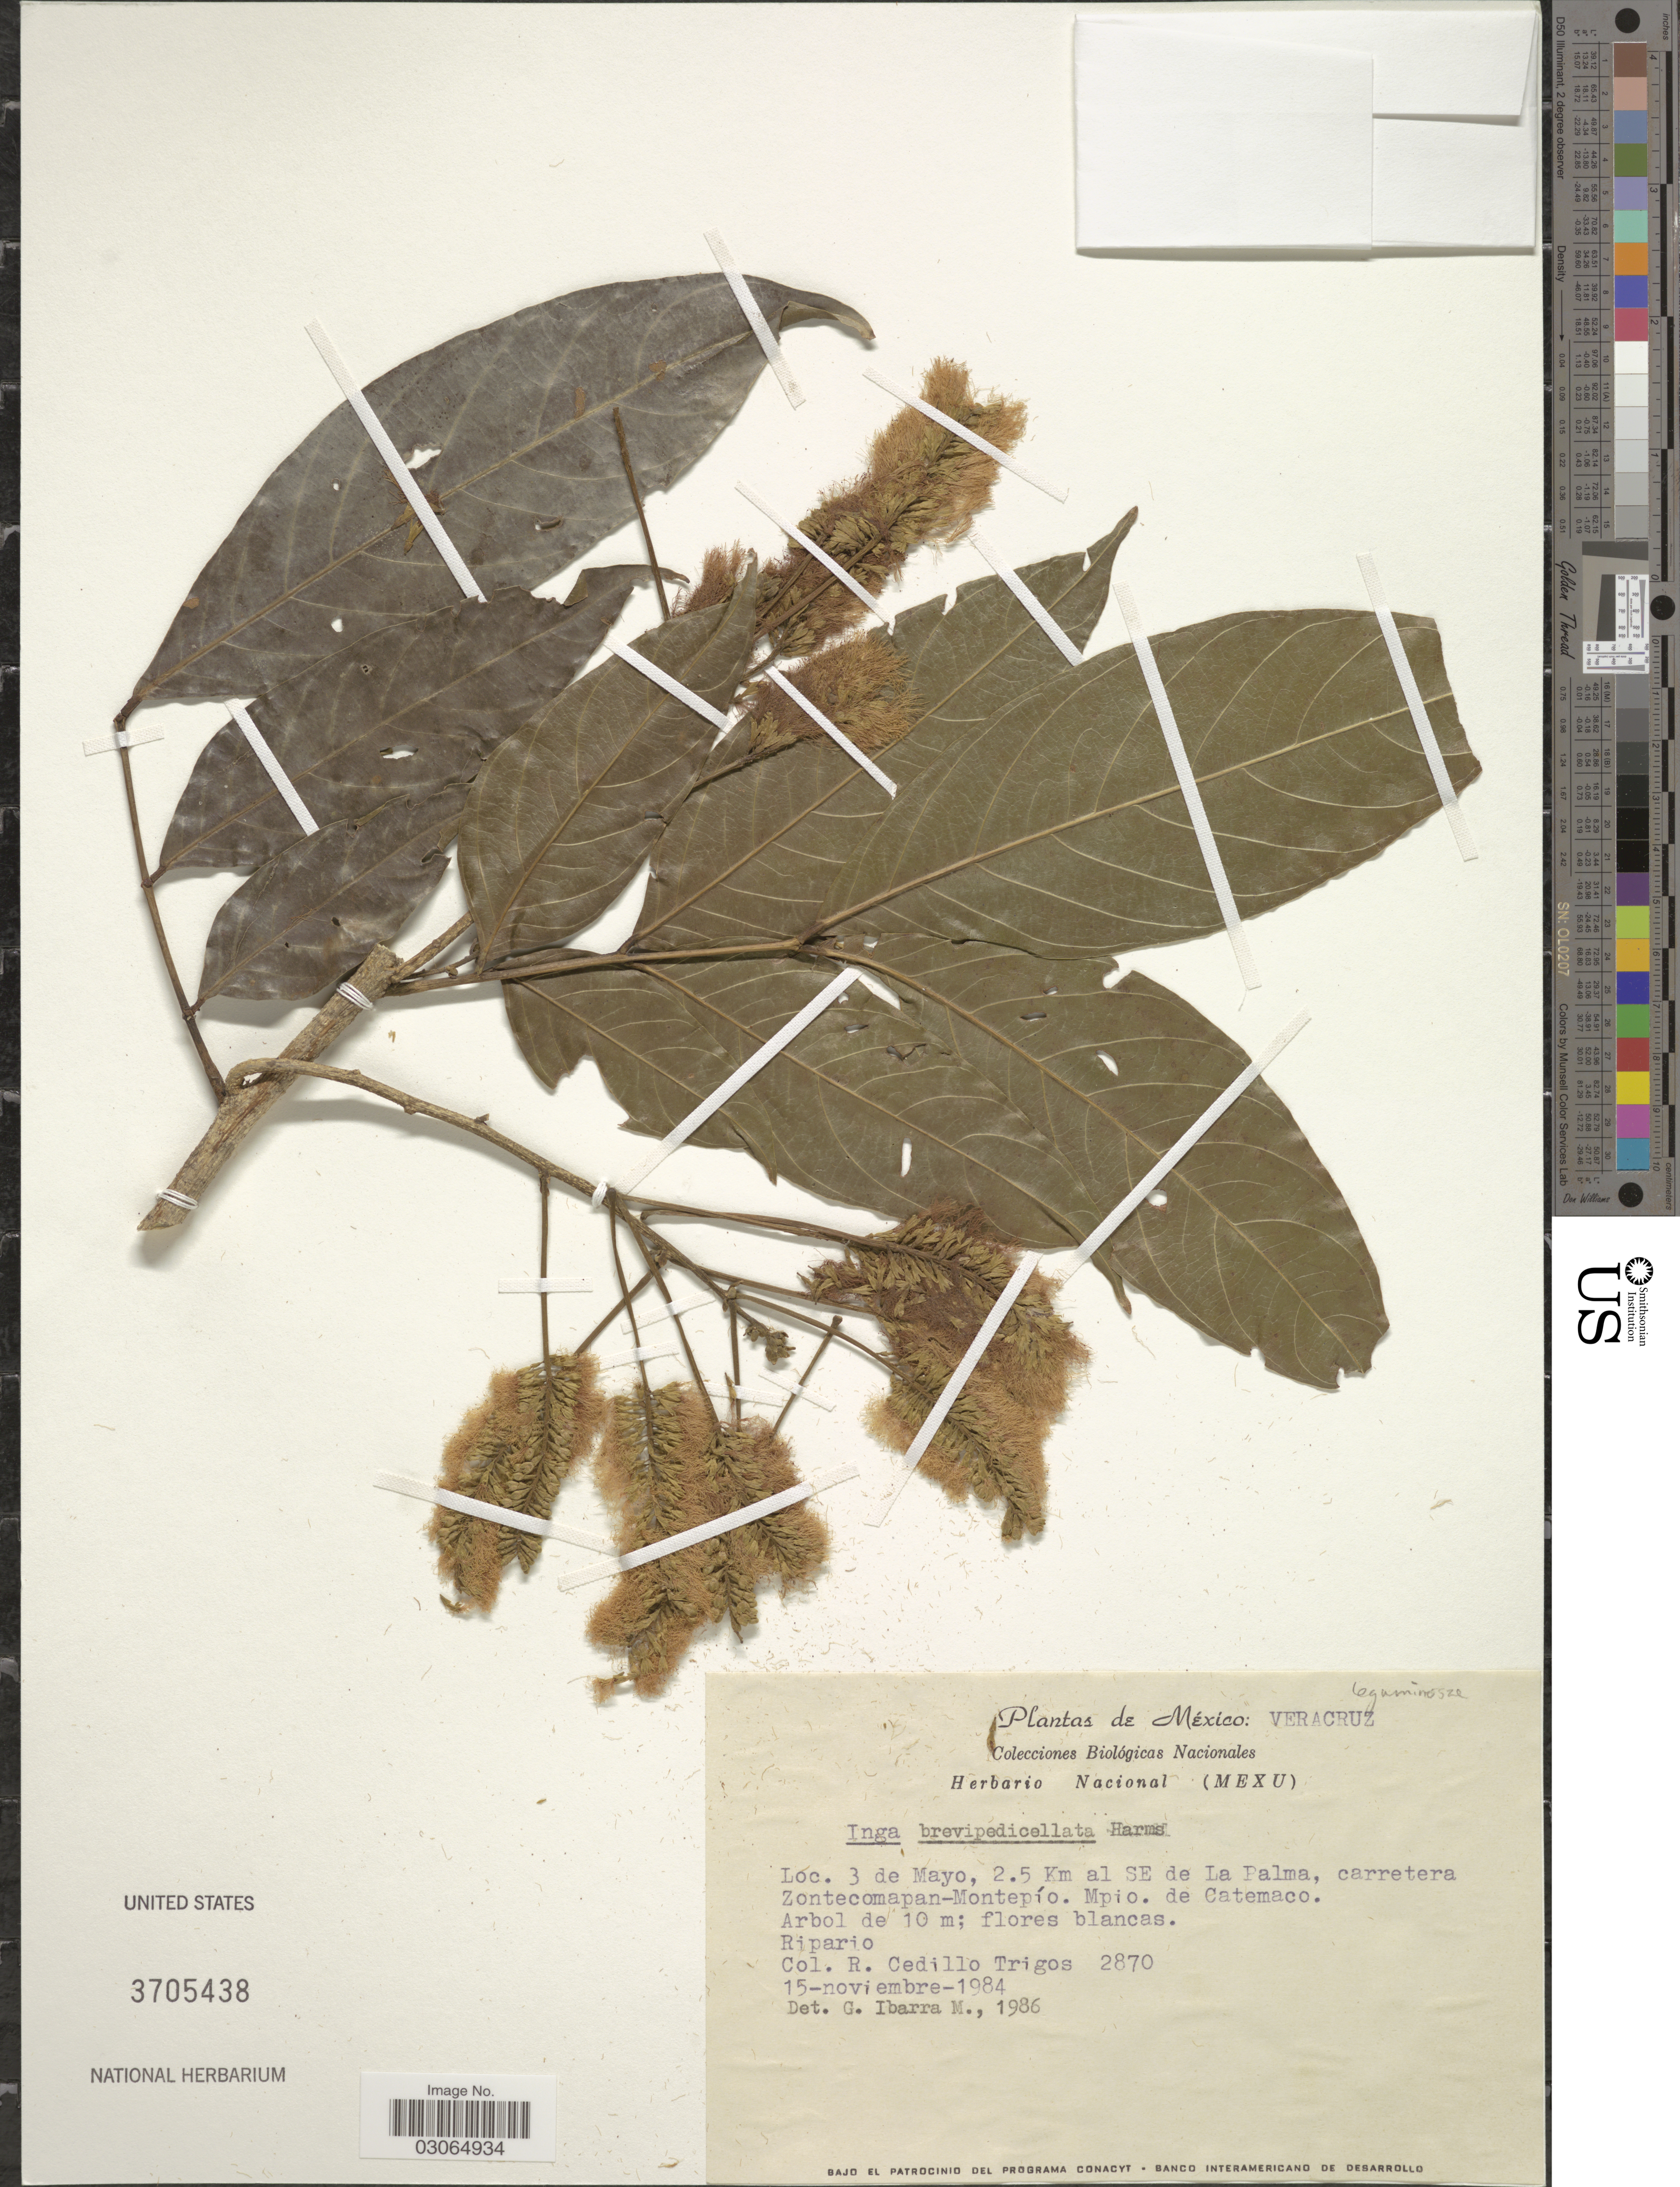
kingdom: Plantae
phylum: Tracheophyta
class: Magnoliopsida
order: Fabales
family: Fabaceae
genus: Inga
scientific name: Inga acrocephala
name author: Steud.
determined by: Strong, Mark T., (BOT), Smithsonian Institution - National Museum of Natural History (UNITED STATES)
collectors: R. CedilloT.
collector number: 2870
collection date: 1984-11-15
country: Mexico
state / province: Veracruz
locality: Veracruz. 3 de Mayo, 2.5 Km al SE de La Palma, carretera Zontecomapan-Montepío. mpio. de Catemaco. Ripario.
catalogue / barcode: US 3705438